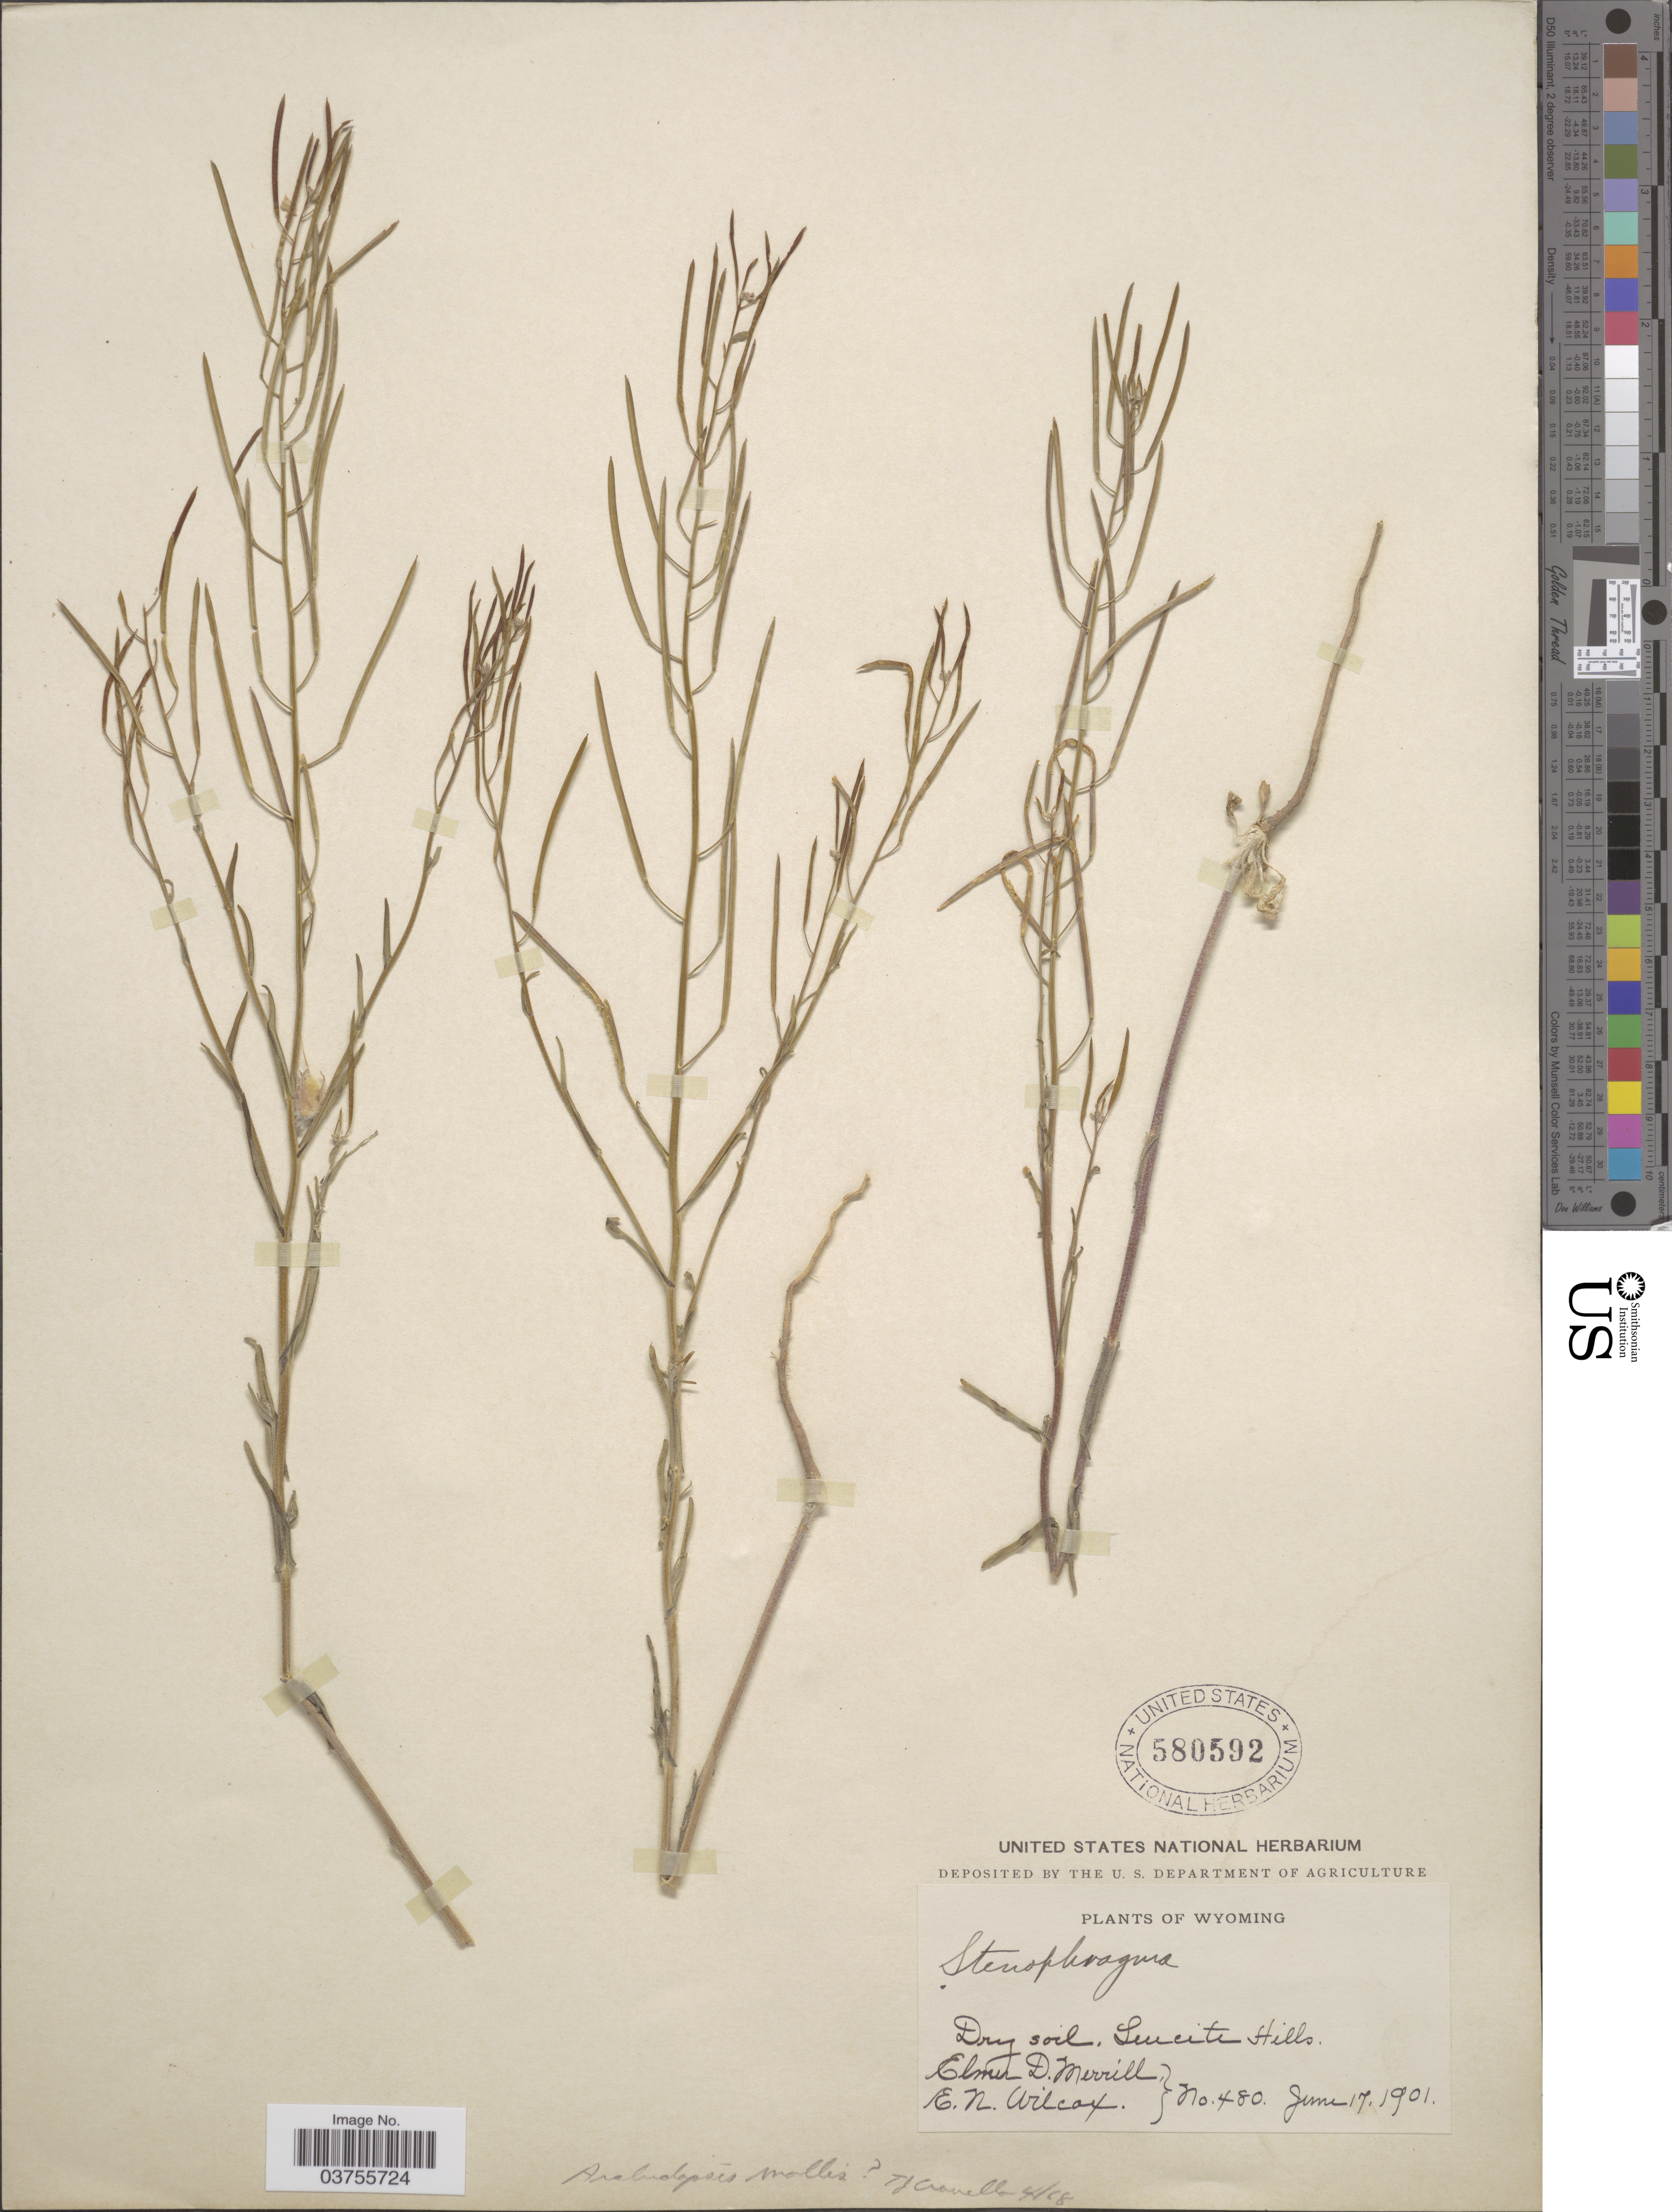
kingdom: Plantae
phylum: Tracheophyta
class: Magnoliopsida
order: Brassicales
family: Brassicaceae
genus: Arabidopsis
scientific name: Arabidopsis mollis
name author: (Hook.) O.E. Schulz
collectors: E. D. Merrill & E. Wilcox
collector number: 480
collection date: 1901-06-17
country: United States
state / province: Wyoming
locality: Luecite Hills.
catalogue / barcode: US 580592